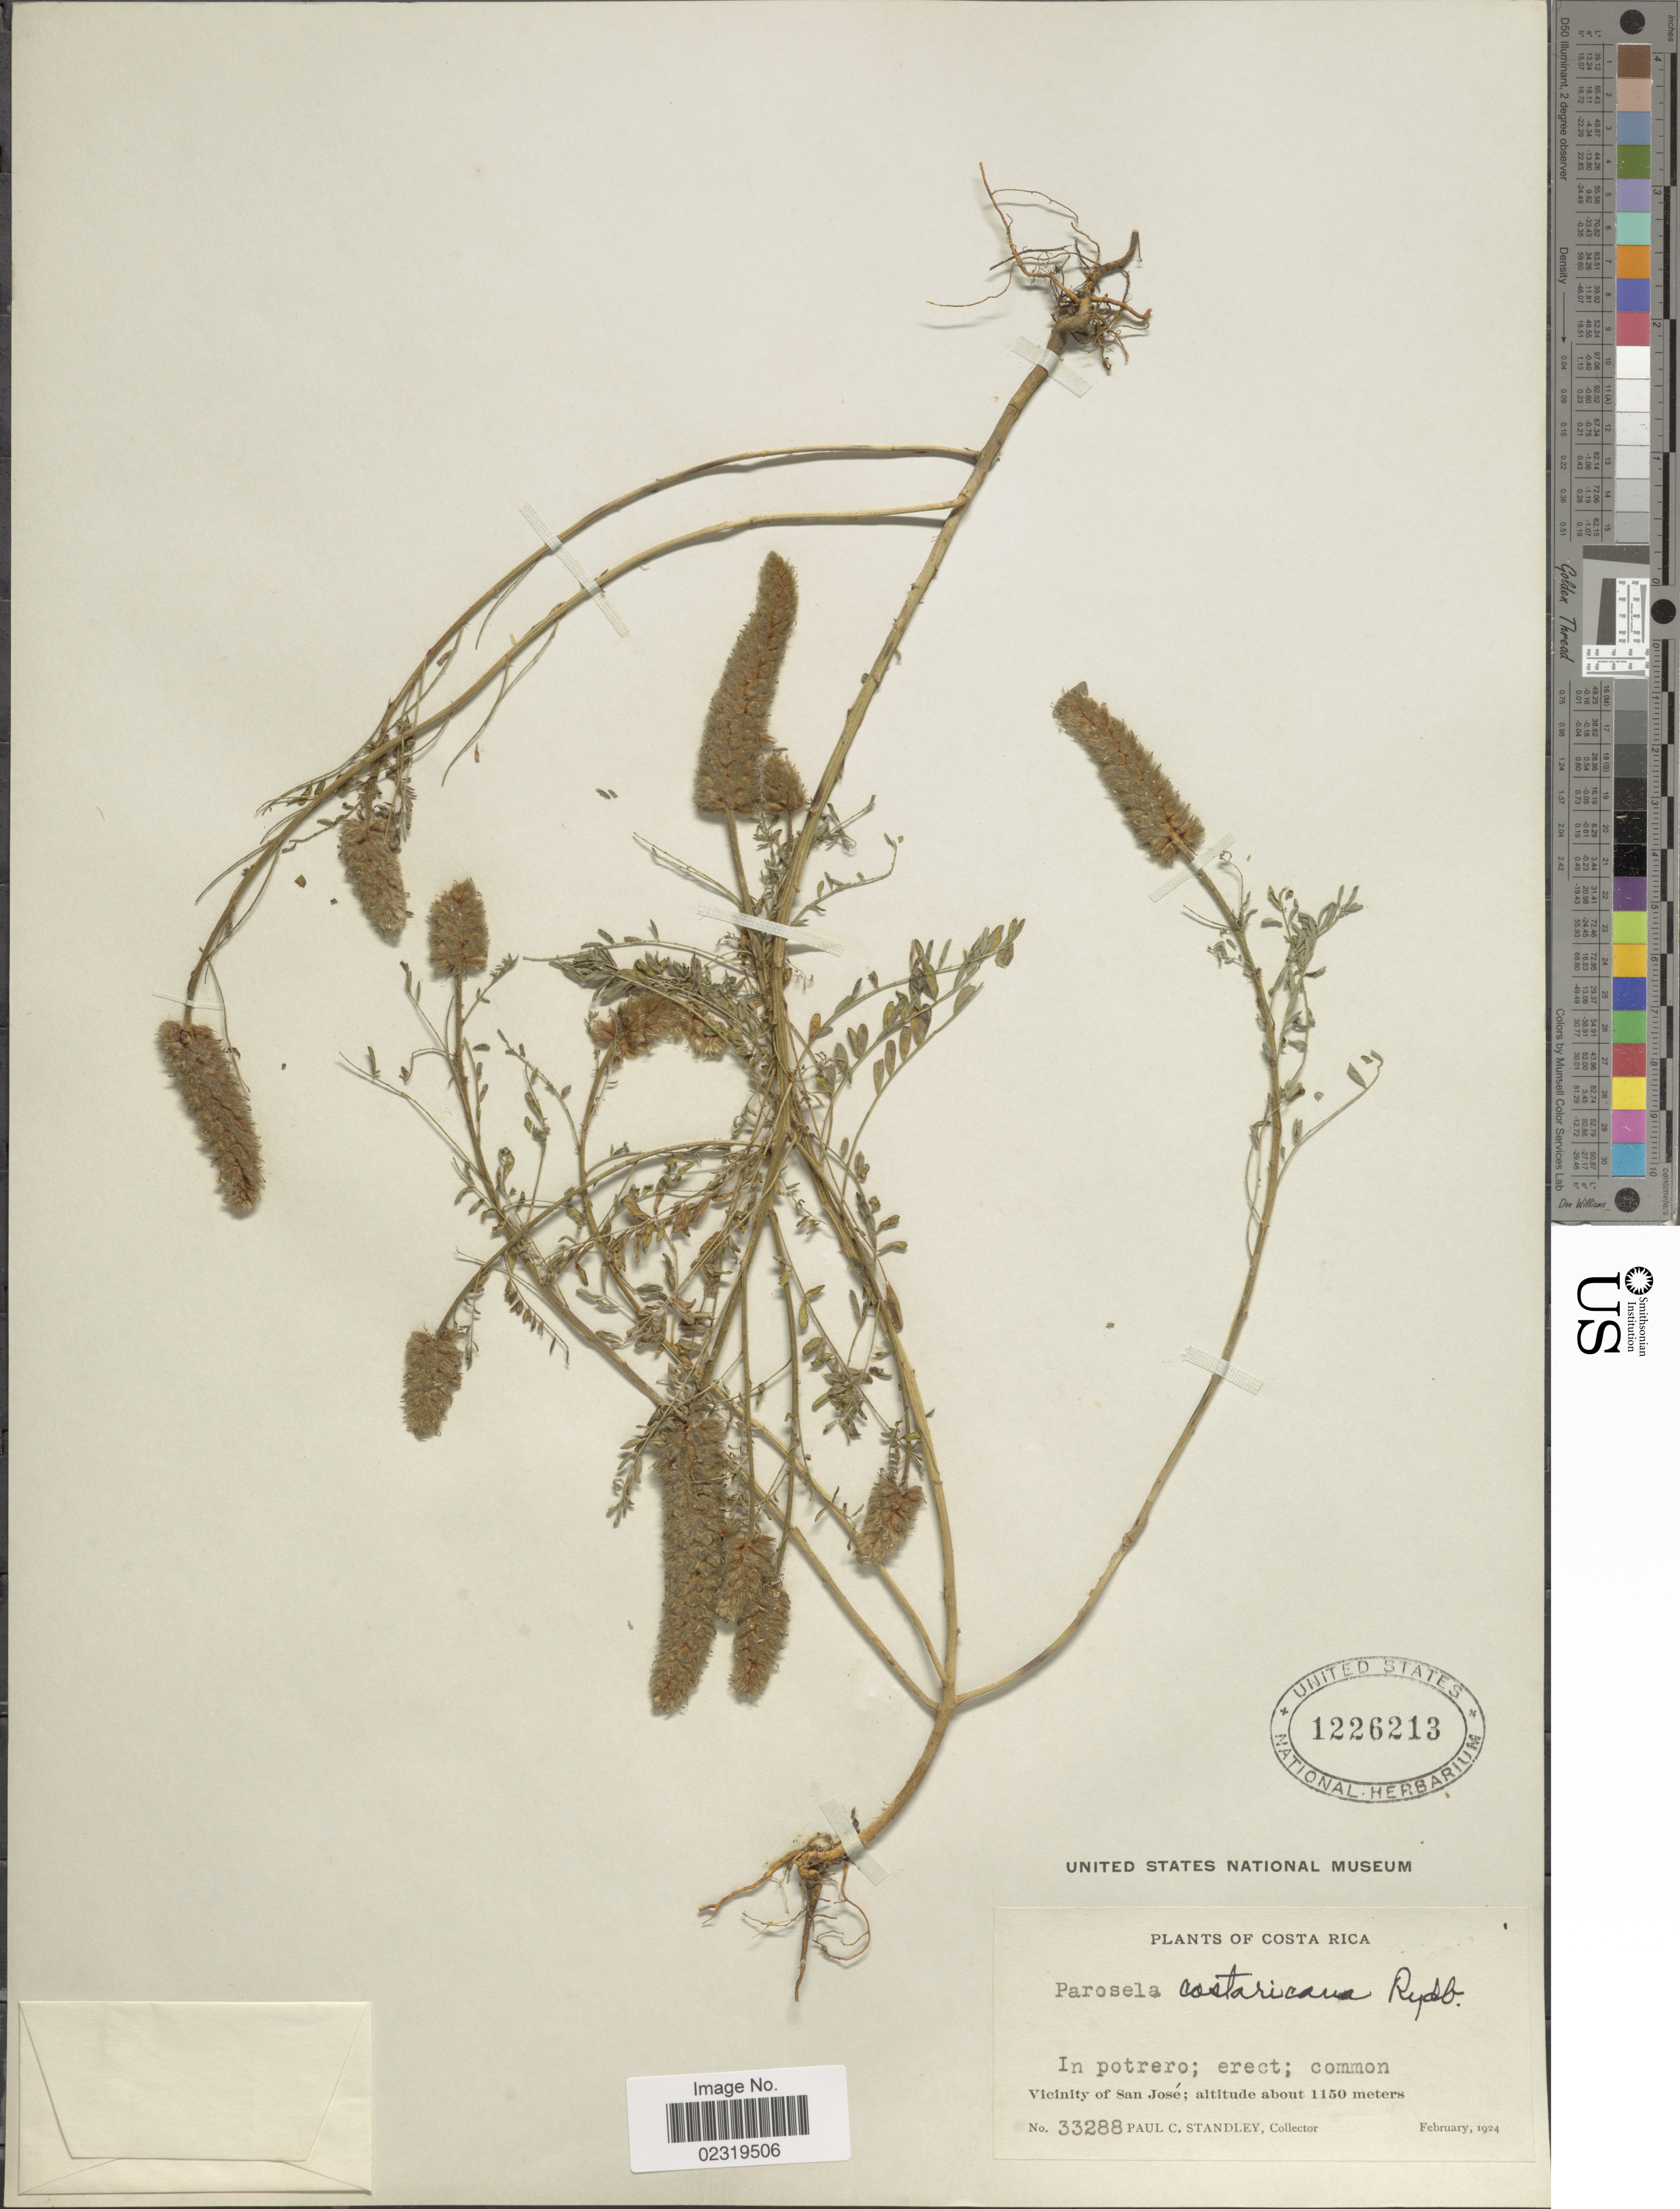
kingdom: Plantae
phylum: Tracheophyta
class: Magnoliopsida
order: Fabales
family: Fabaceae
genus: Dalea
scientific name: Dalea leporina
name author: (Aiton) Bullock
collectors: P. C. Standley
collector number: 33288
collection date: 1924-02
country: Costa Rica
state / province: San José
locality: In potrero; erect; common Vicinity of San José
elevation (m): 1150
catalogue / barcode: US 1226213